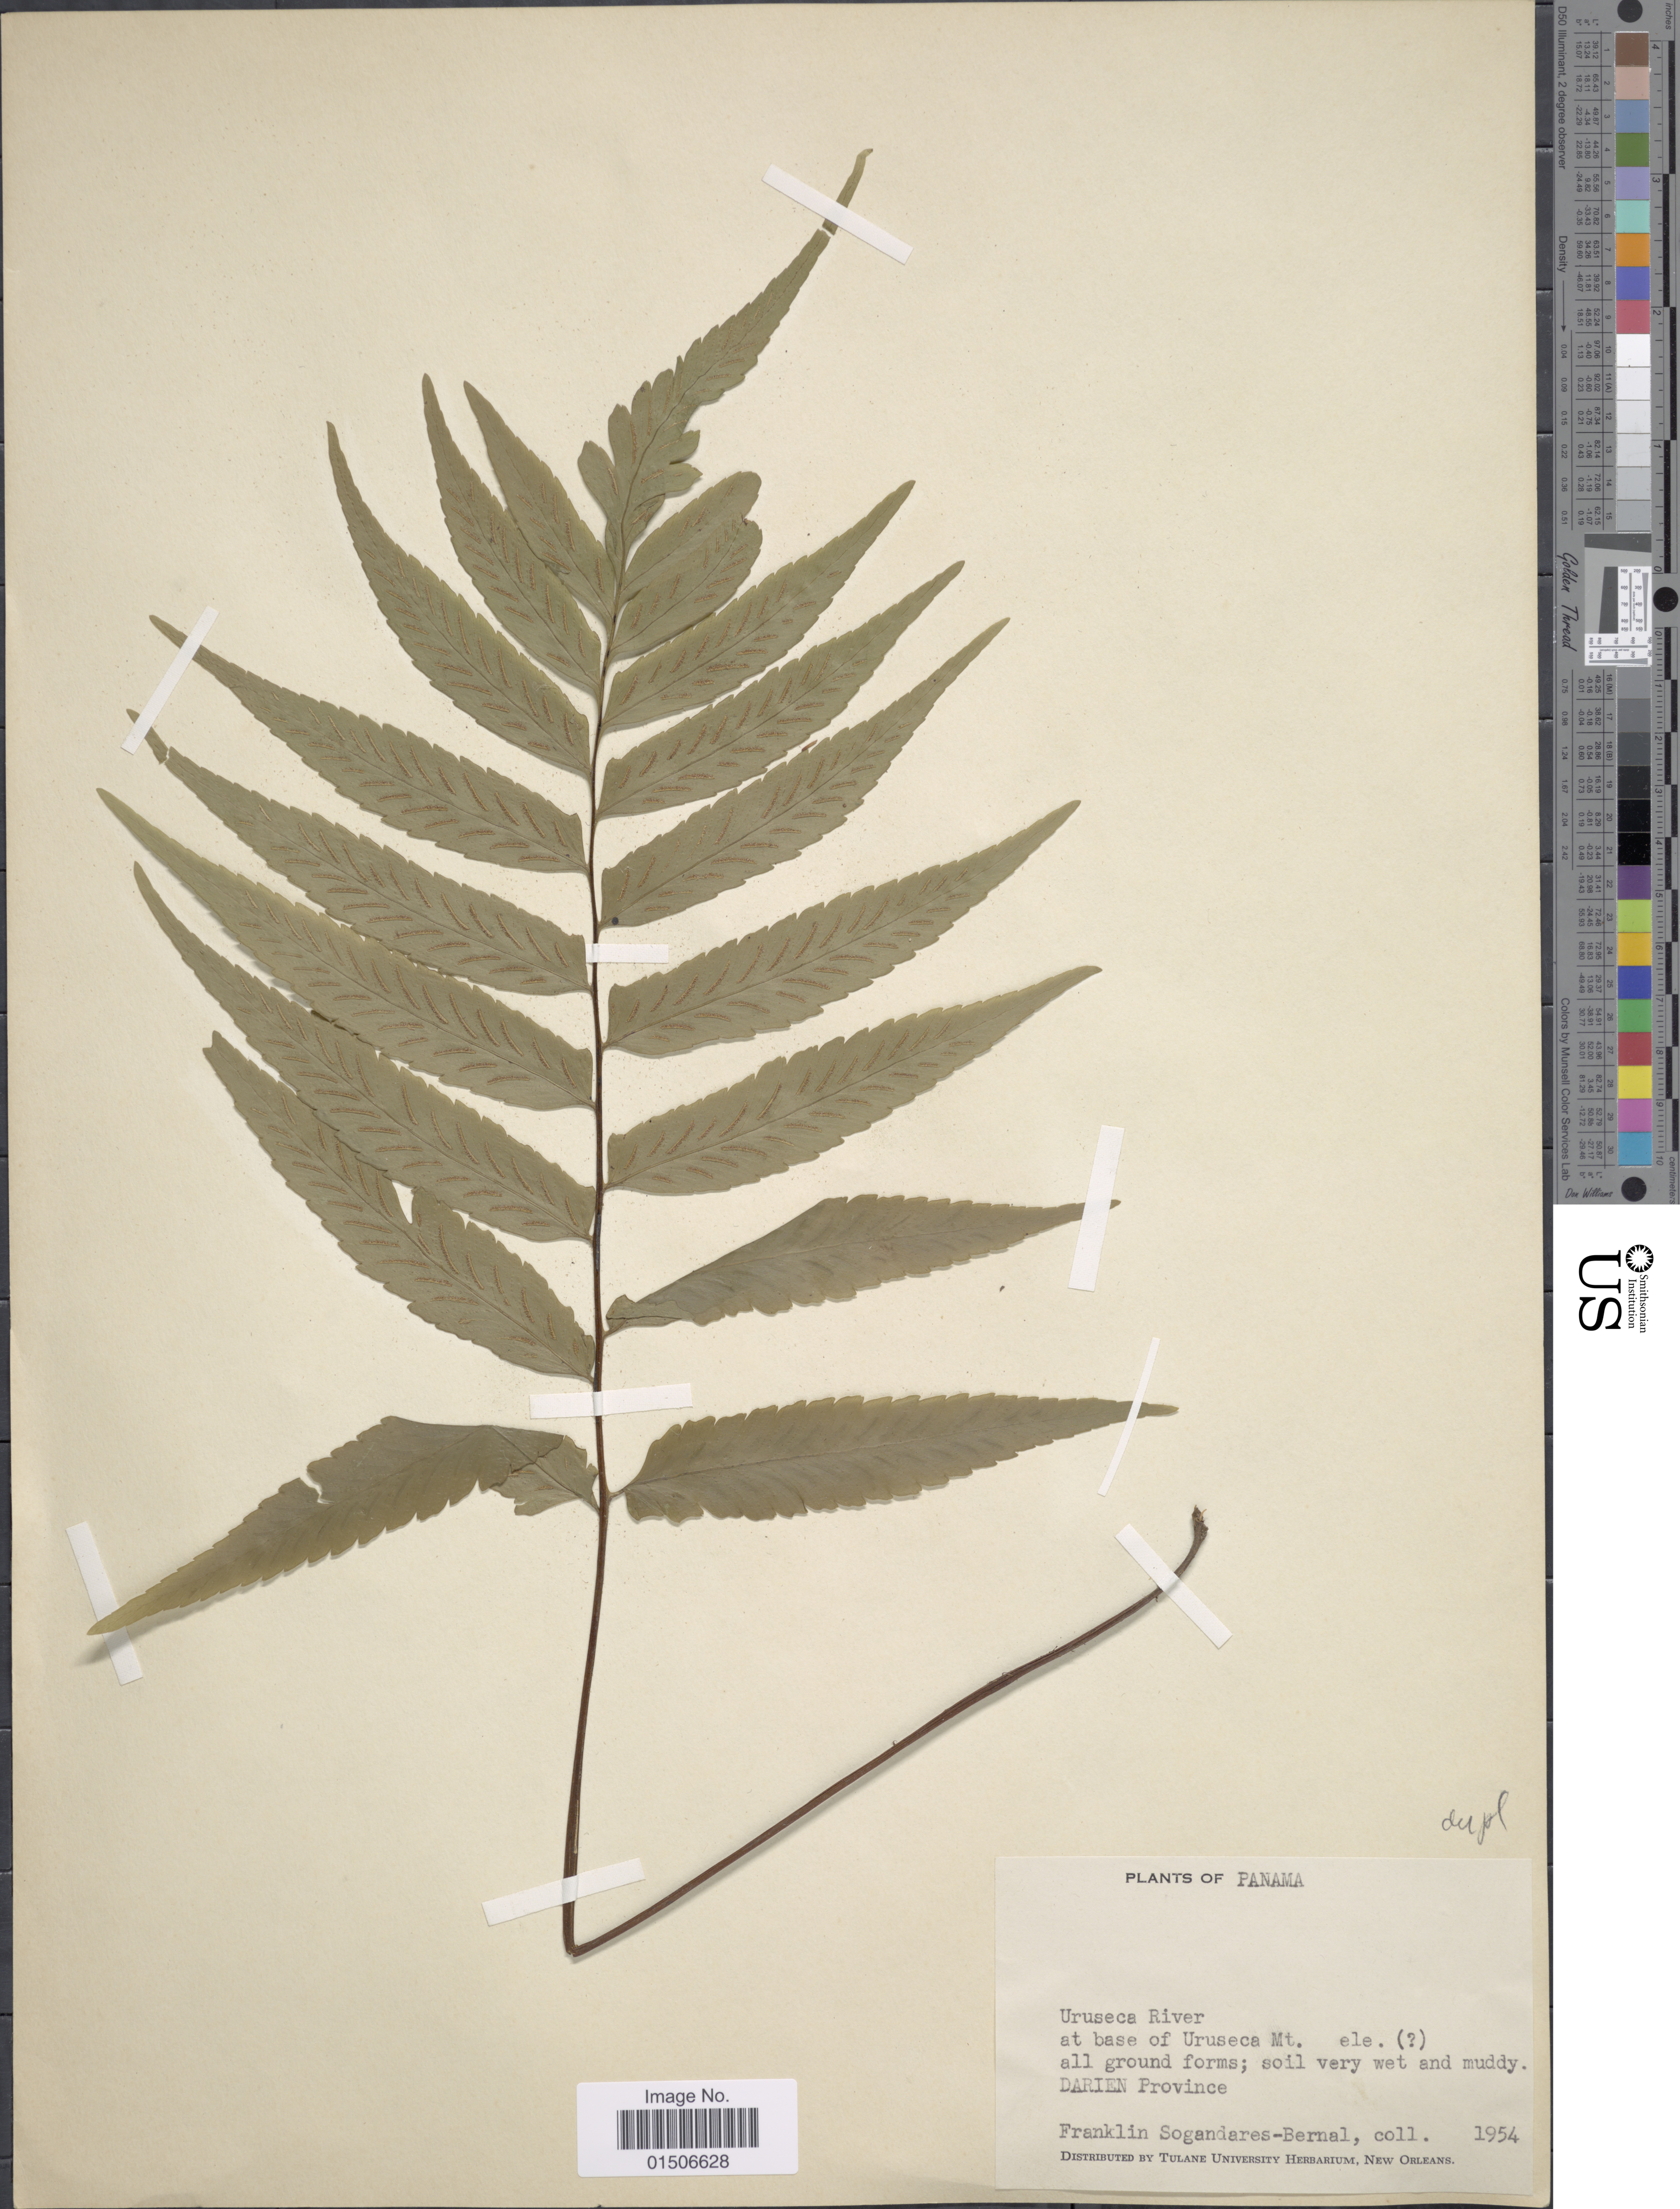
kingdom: Plantae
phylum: Tracheophyta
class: Polypodiopsida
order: Polypodiales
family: Aspleniaceae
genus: Asplenium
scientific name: Asplenium juglandifolium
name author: Lam.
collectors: F. Soagndares-Bernal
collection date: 1954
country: Panama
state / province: Darién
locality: Uruseca River at base of Uruseca Mt